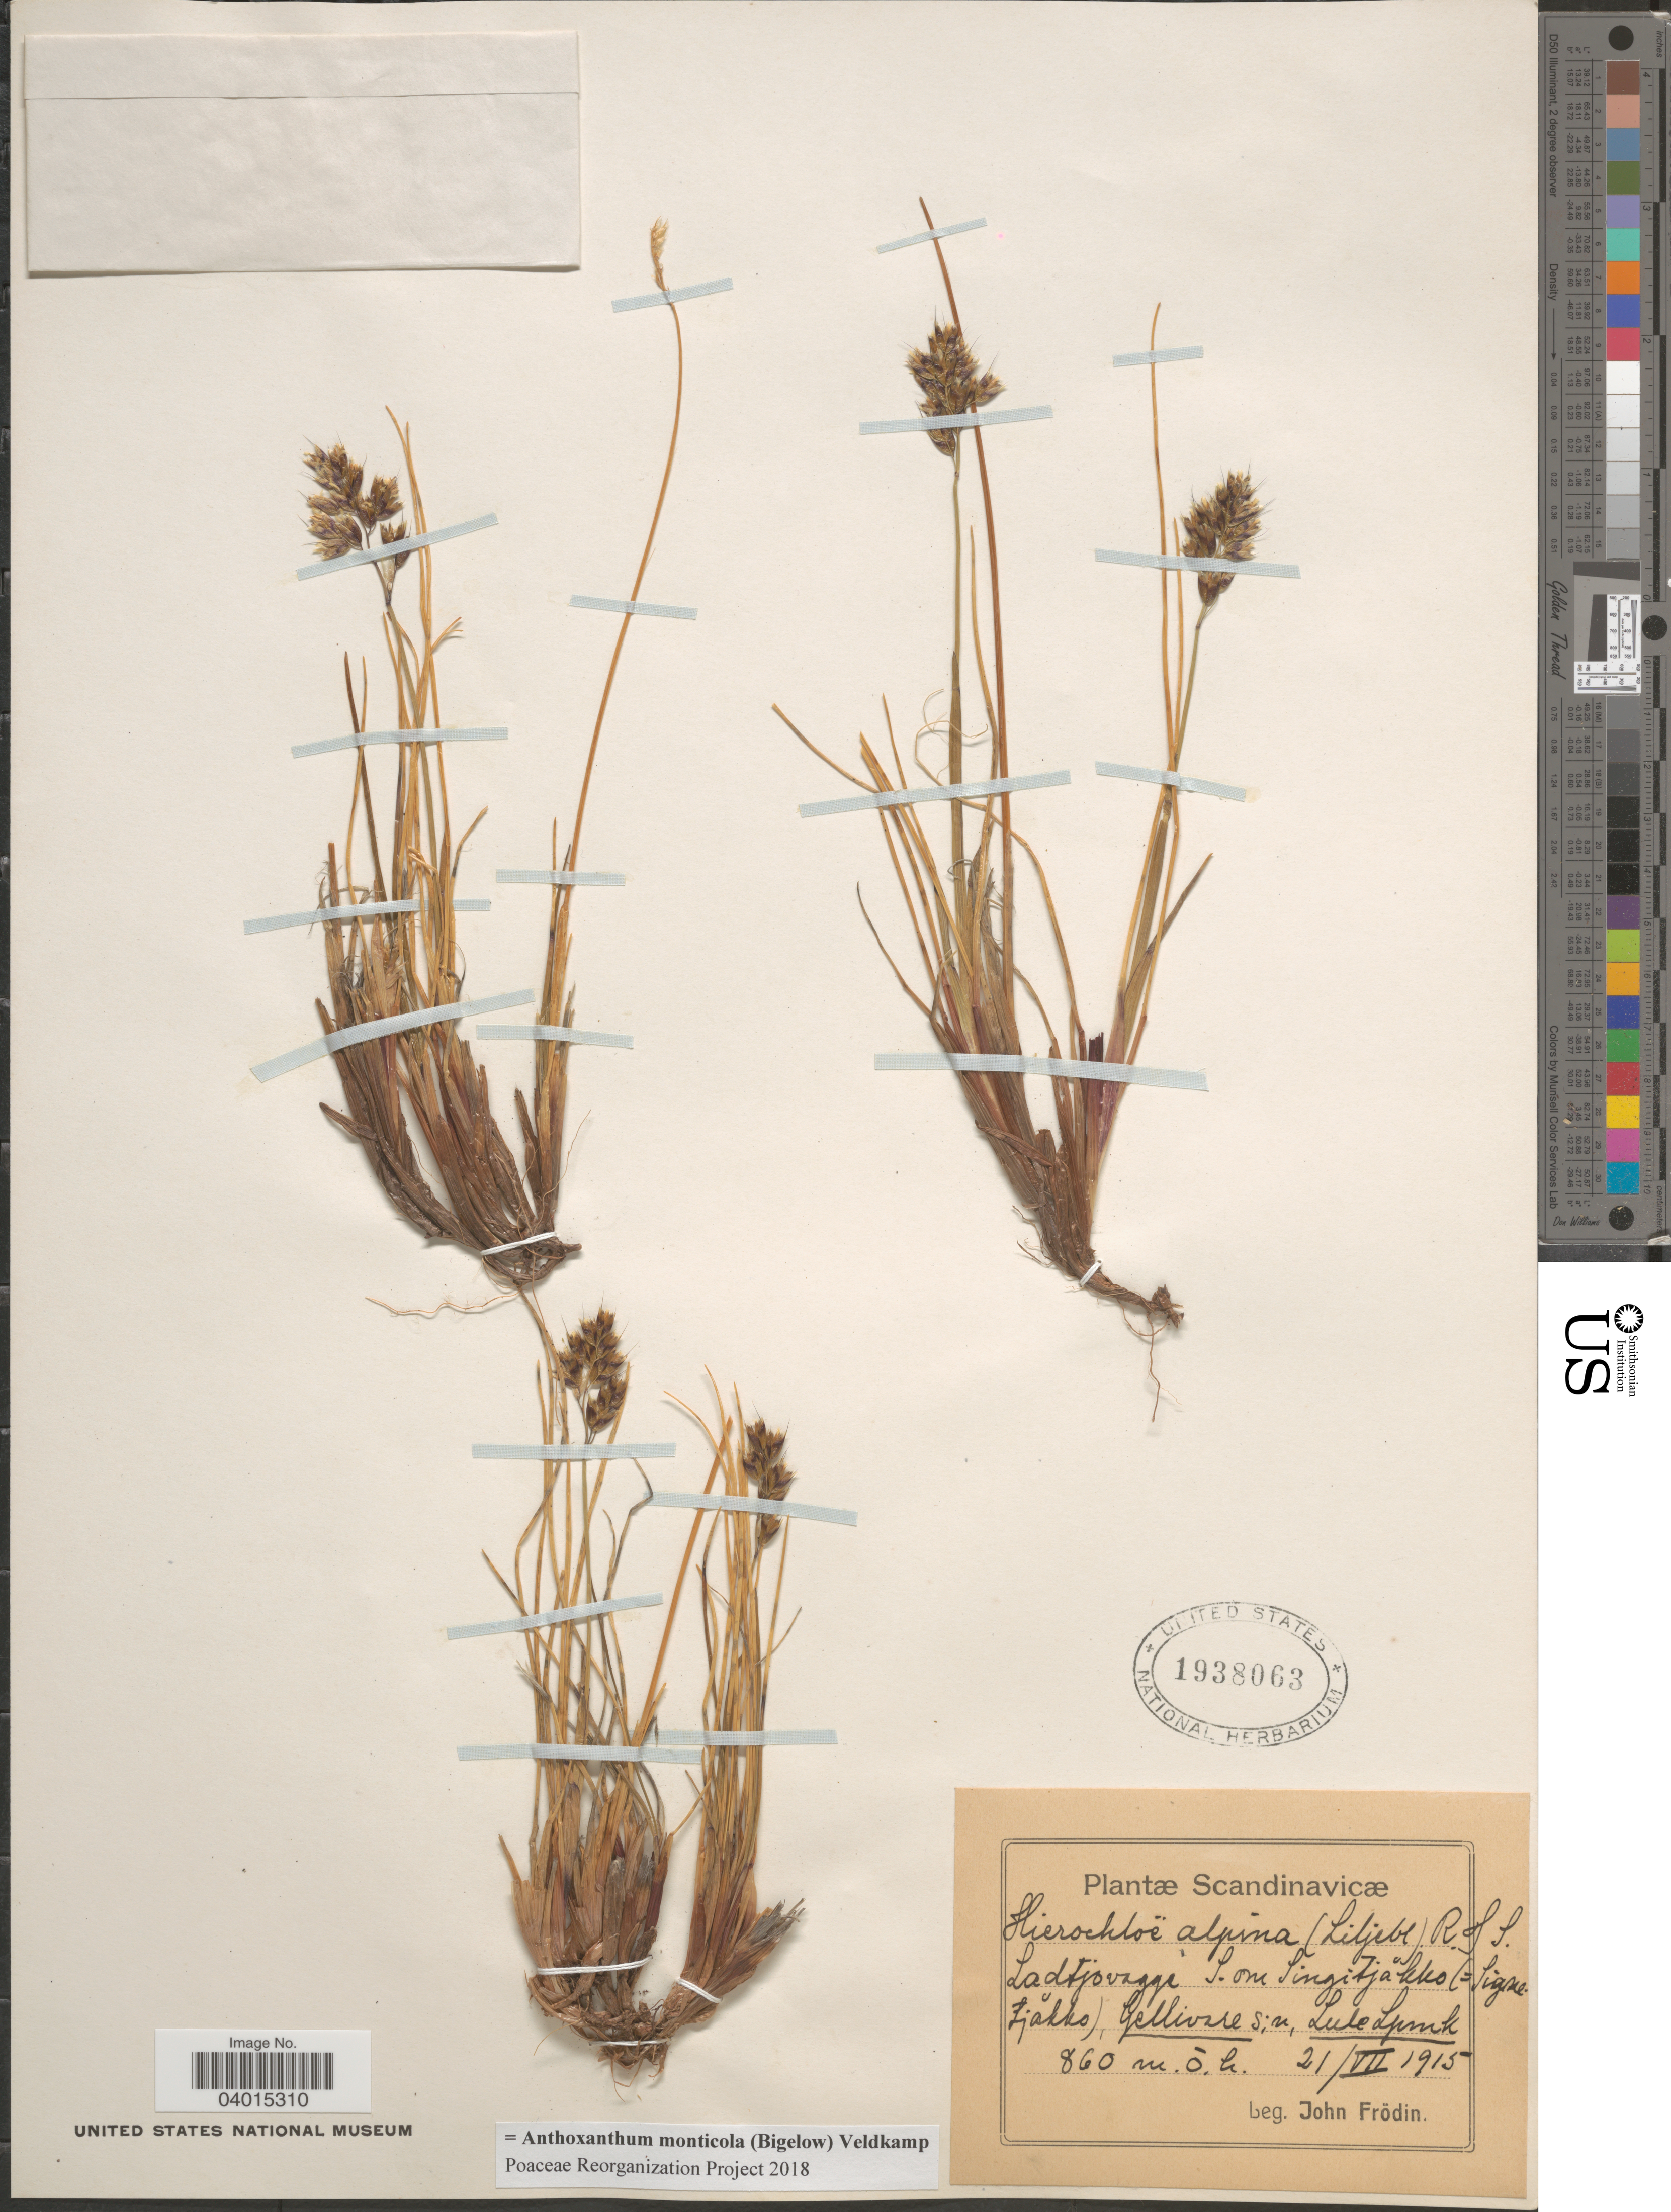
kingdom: Plantae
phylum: Tracheophyta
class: Liliopsida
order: Poales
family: Poaceae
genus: Anthoxanthum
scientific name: Anthoxanthum monticola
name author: (Bigelow) Veldkamp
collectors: J. Frödin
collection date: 1915-07-21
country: Sweden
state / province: Norrbotten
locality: Scandinavicæ. Ladfjovaggi S. om Singifjakko (=Signe-Fjăkko), Gellivare S:n, Lule Lpmk.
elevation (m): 860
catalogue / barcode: US 1938063